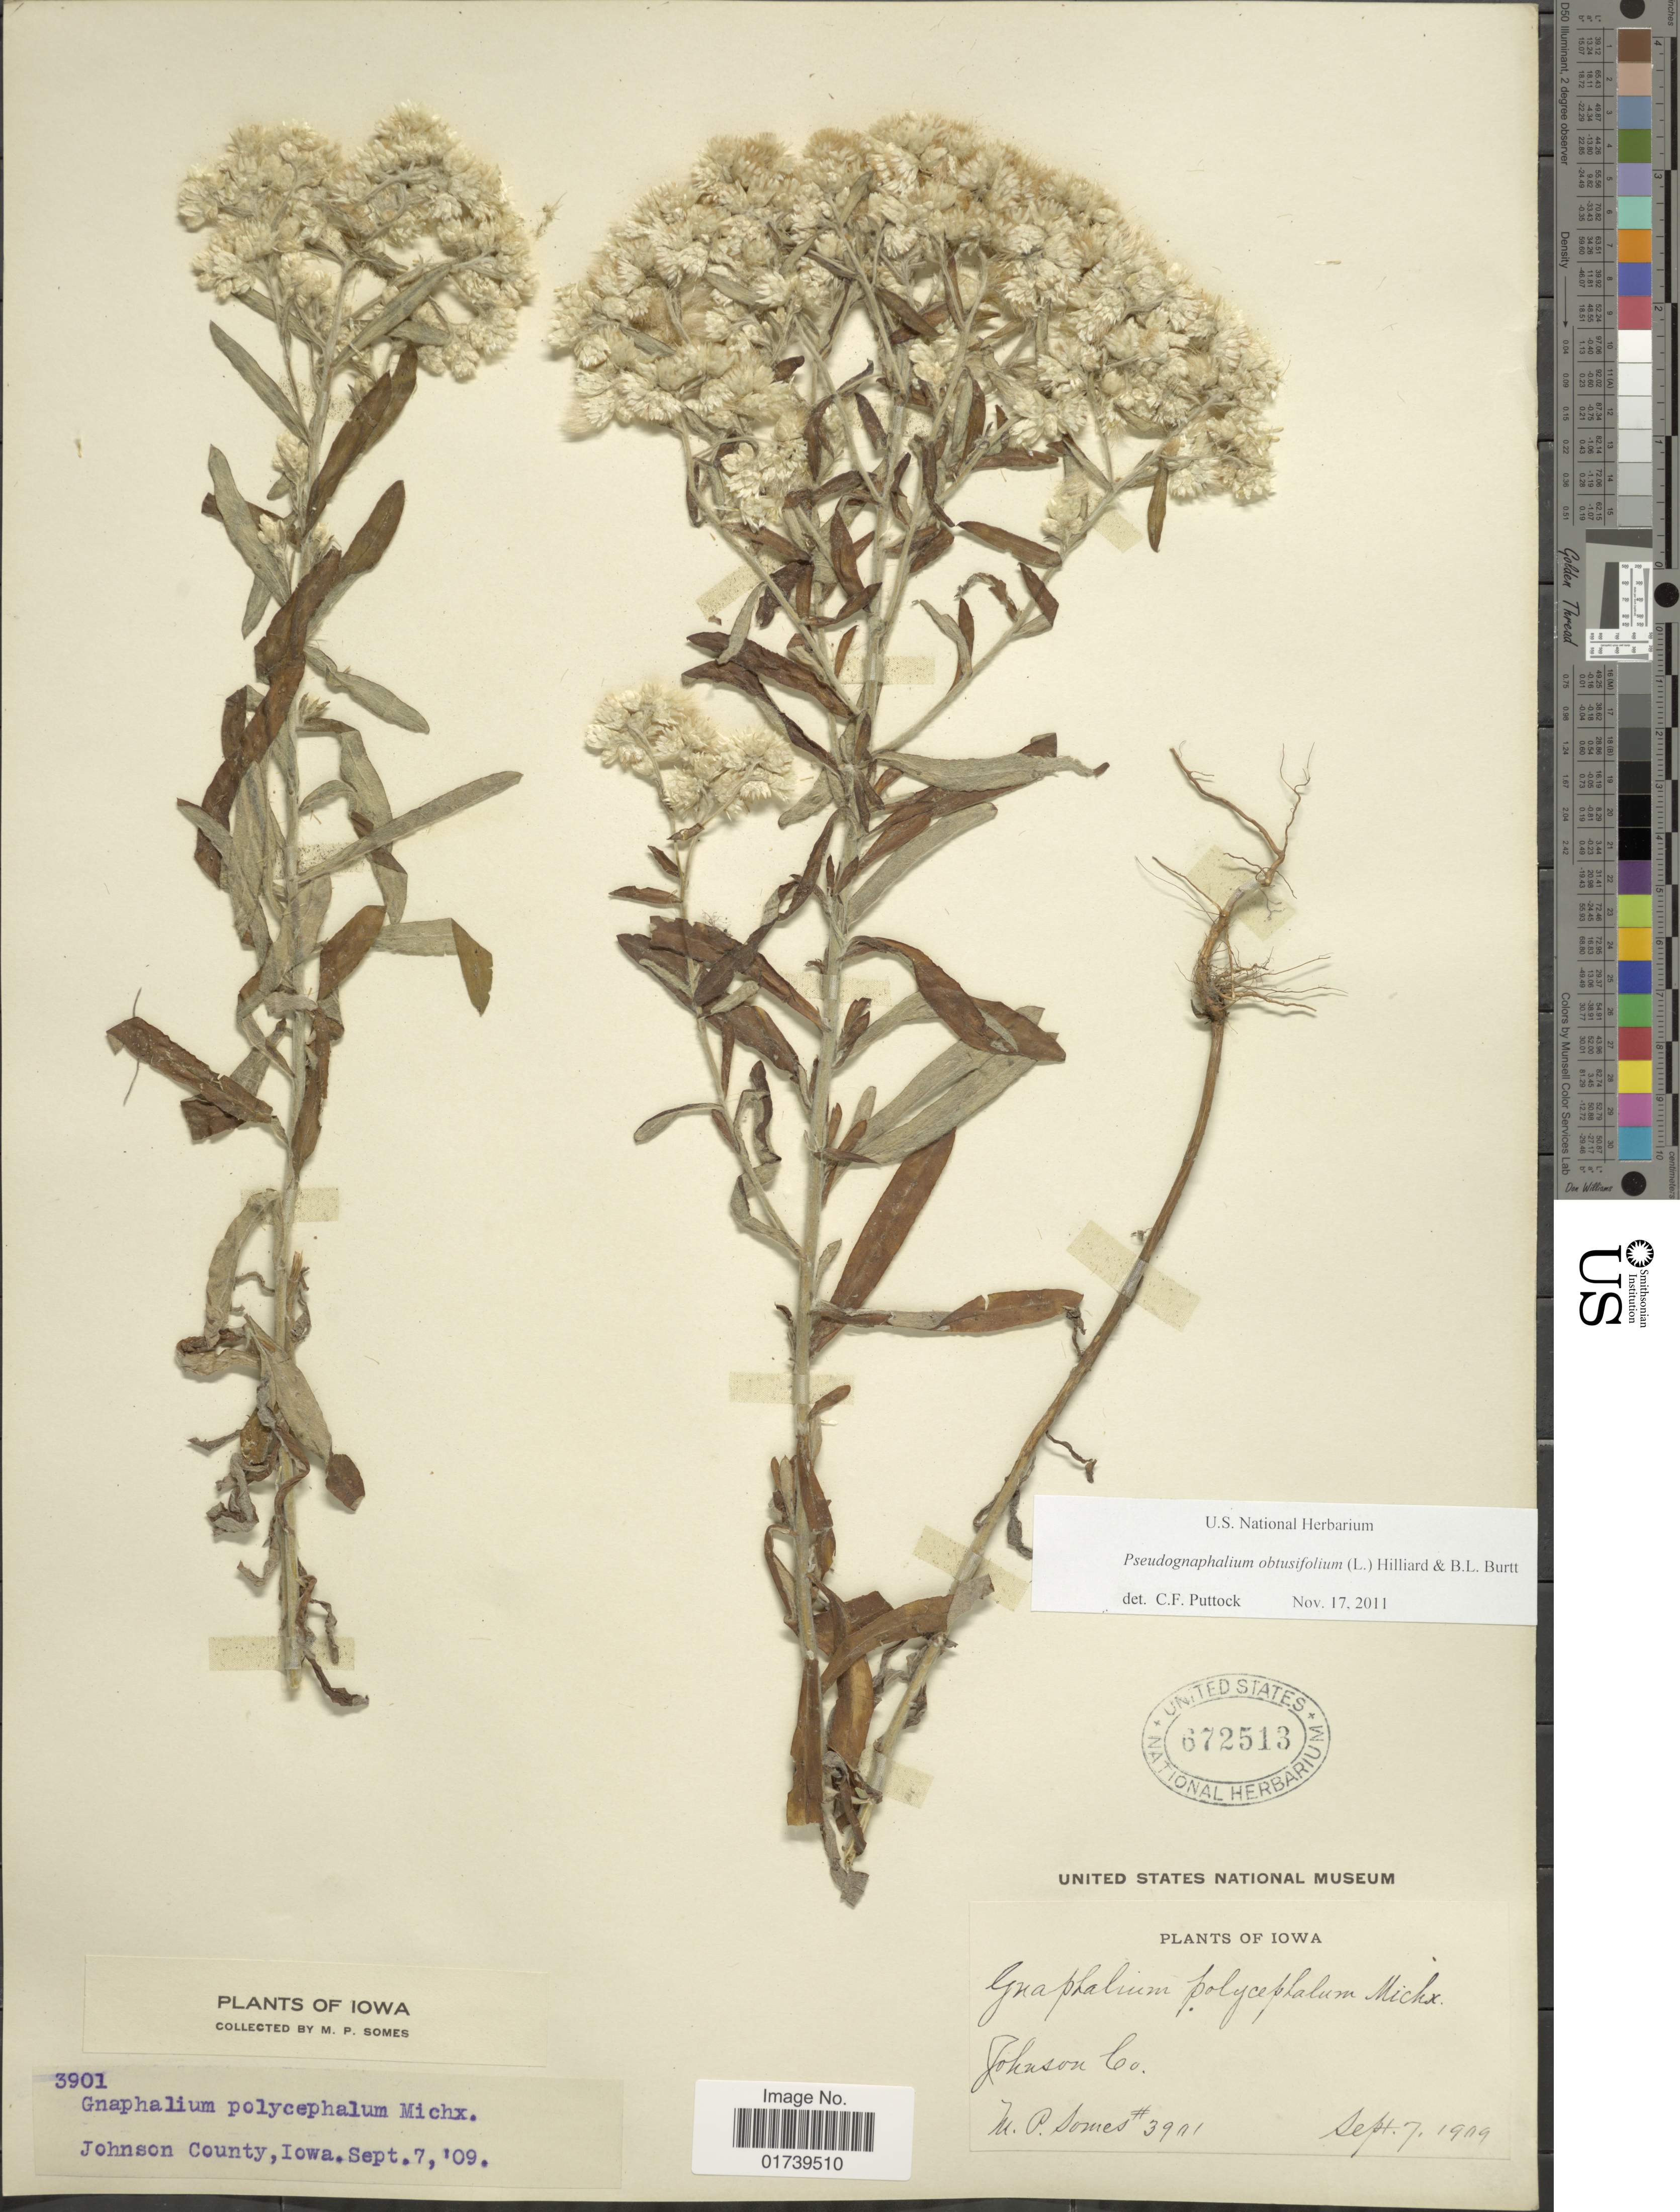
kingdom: Plantae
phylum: Tracheophyta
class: Magnoliopsida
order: Asterales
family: Asteraceae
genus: Pseudognaphalium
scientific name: Pseudognaphalium obtusifolium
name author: (L.) Hilliard & B.L. Burtt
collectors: M. Somes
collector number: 3901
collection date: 1909-09-07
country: United States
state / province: Iowa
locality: Johnson County, Iowa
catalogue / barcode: US 672513